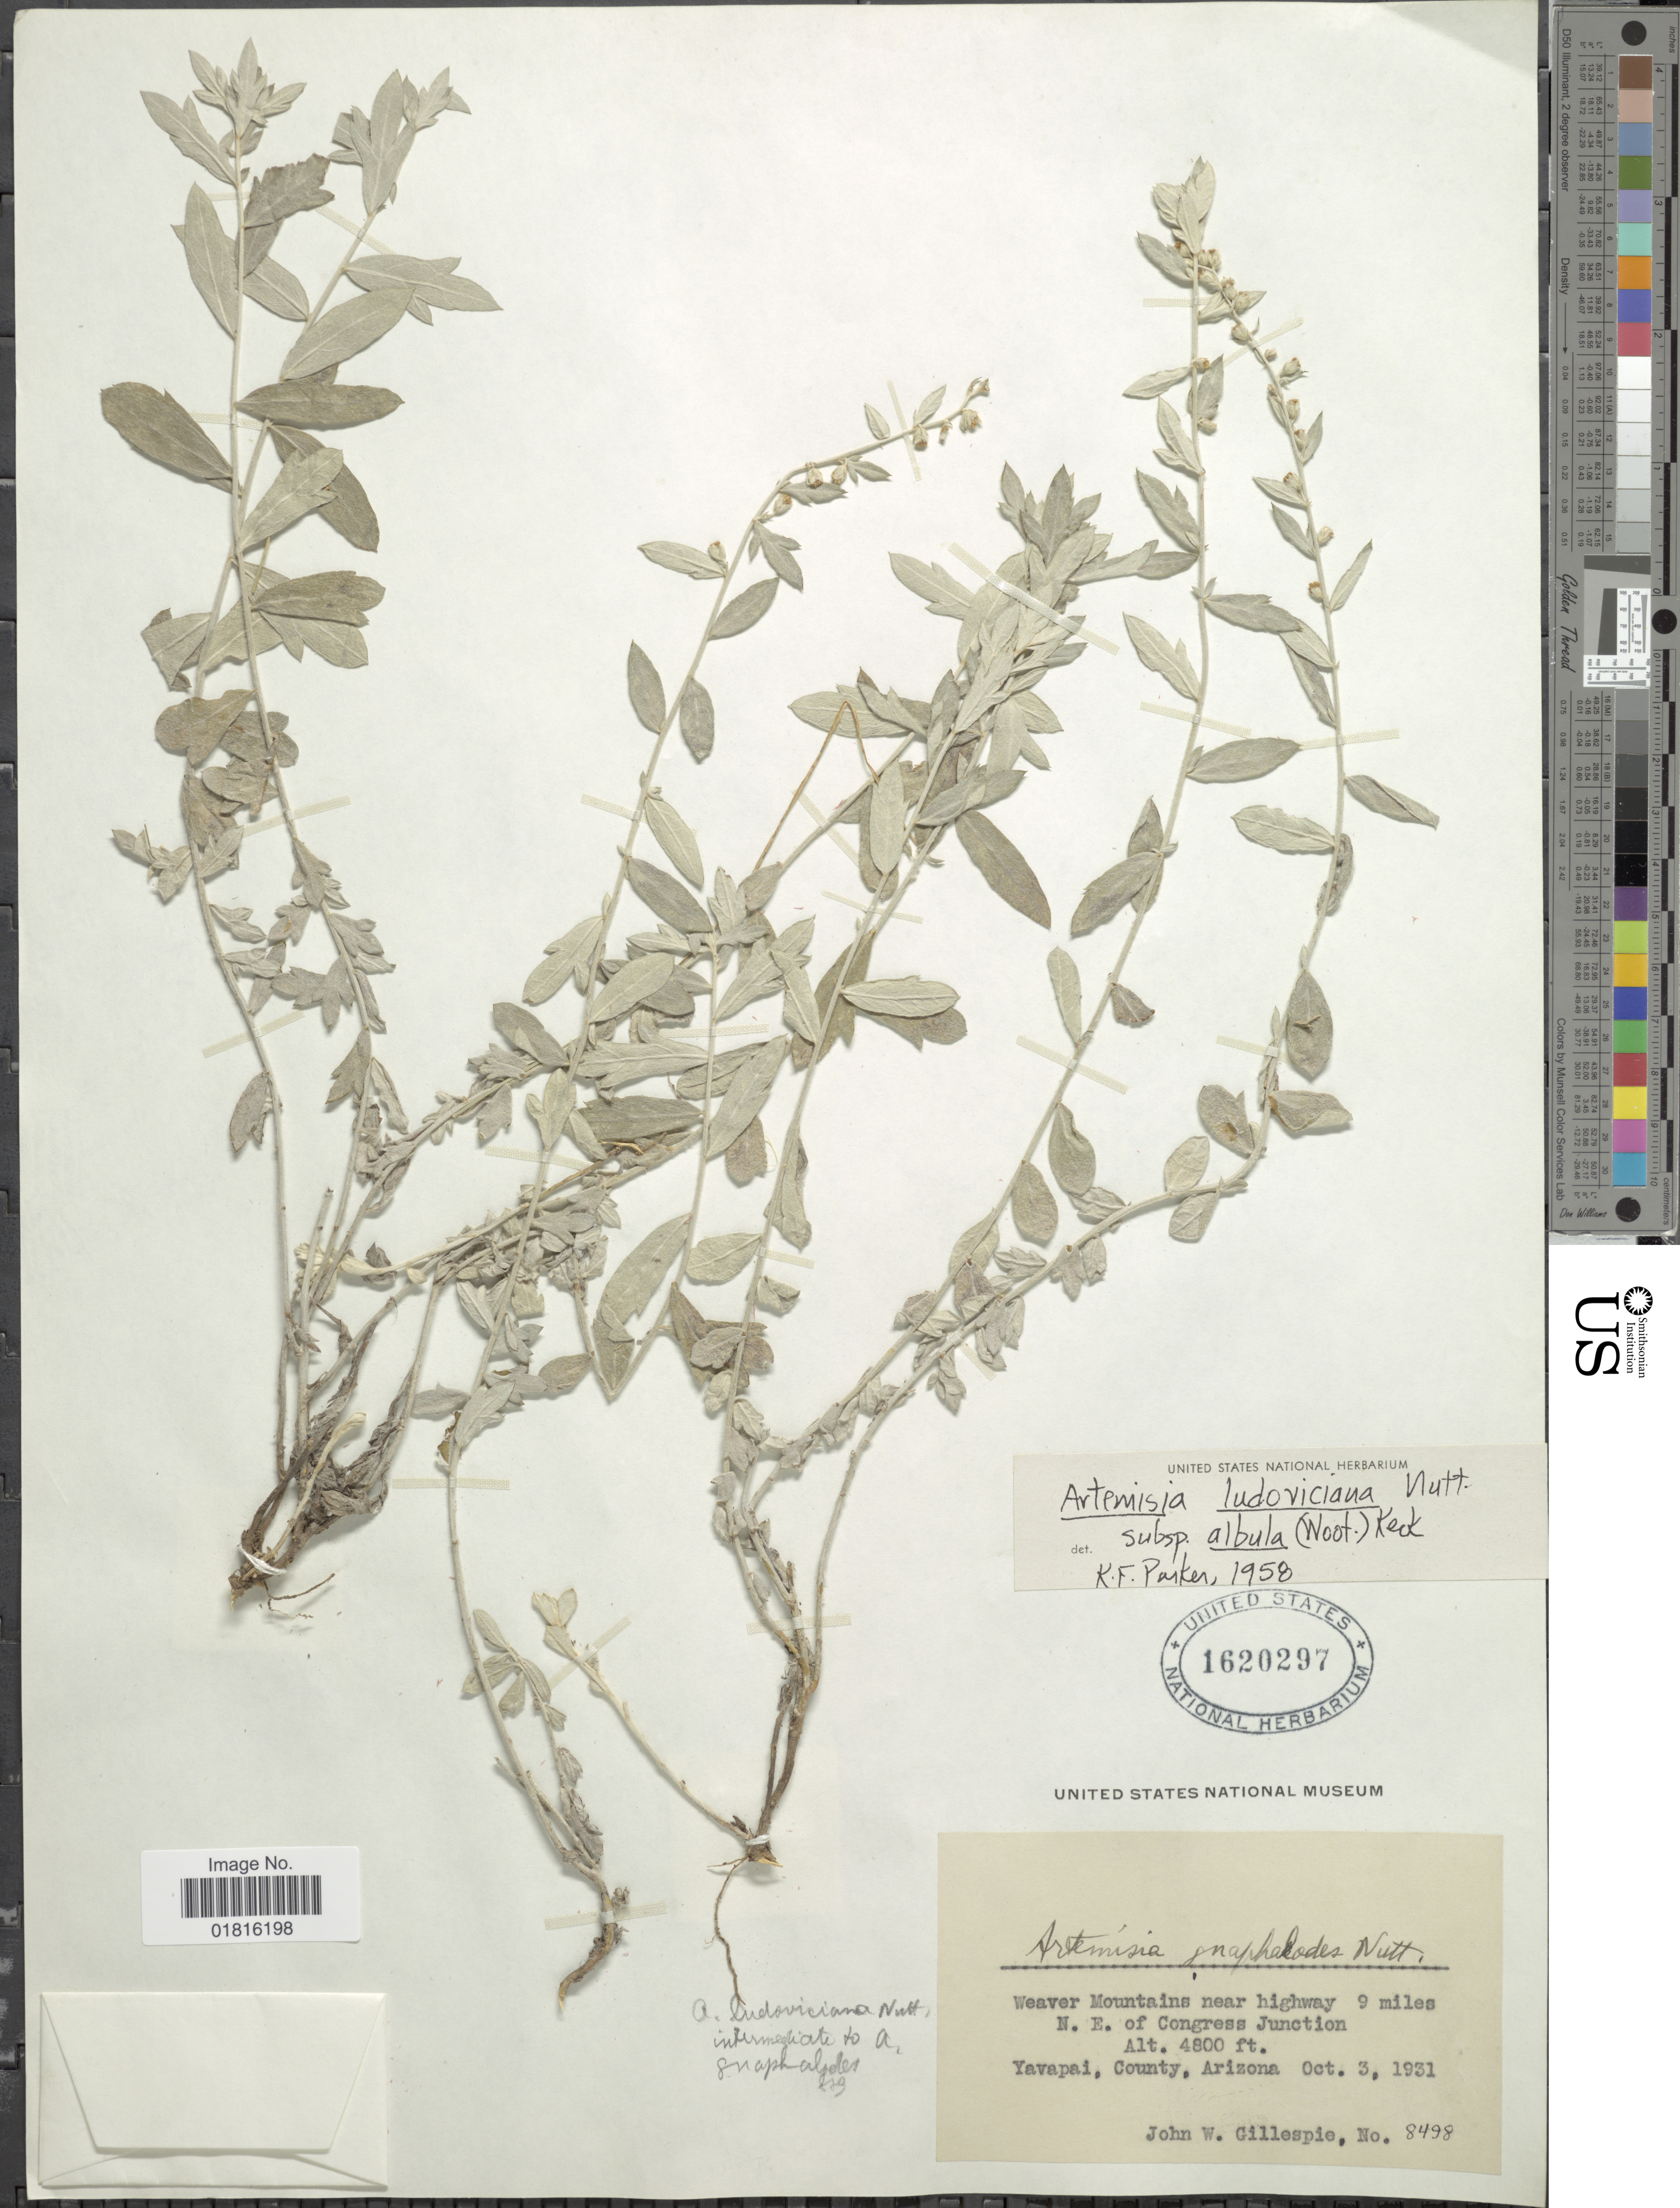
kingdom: Plantae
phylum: Tracheophyta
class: Magnoliopsida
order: Asterales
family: Asteraceae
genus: Artemisia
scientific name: Artemisia ludoviciana subsp. albula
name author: (Wooton) D.D. Keck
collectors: J. W. Gillespie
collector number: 8498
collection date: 1931-10-03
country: United States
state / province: Arizona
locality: Weaver Mountains near highway 9 miles N.E. of Congress Junction, Yavapai, County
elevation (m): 1463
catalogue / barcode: US 1620297